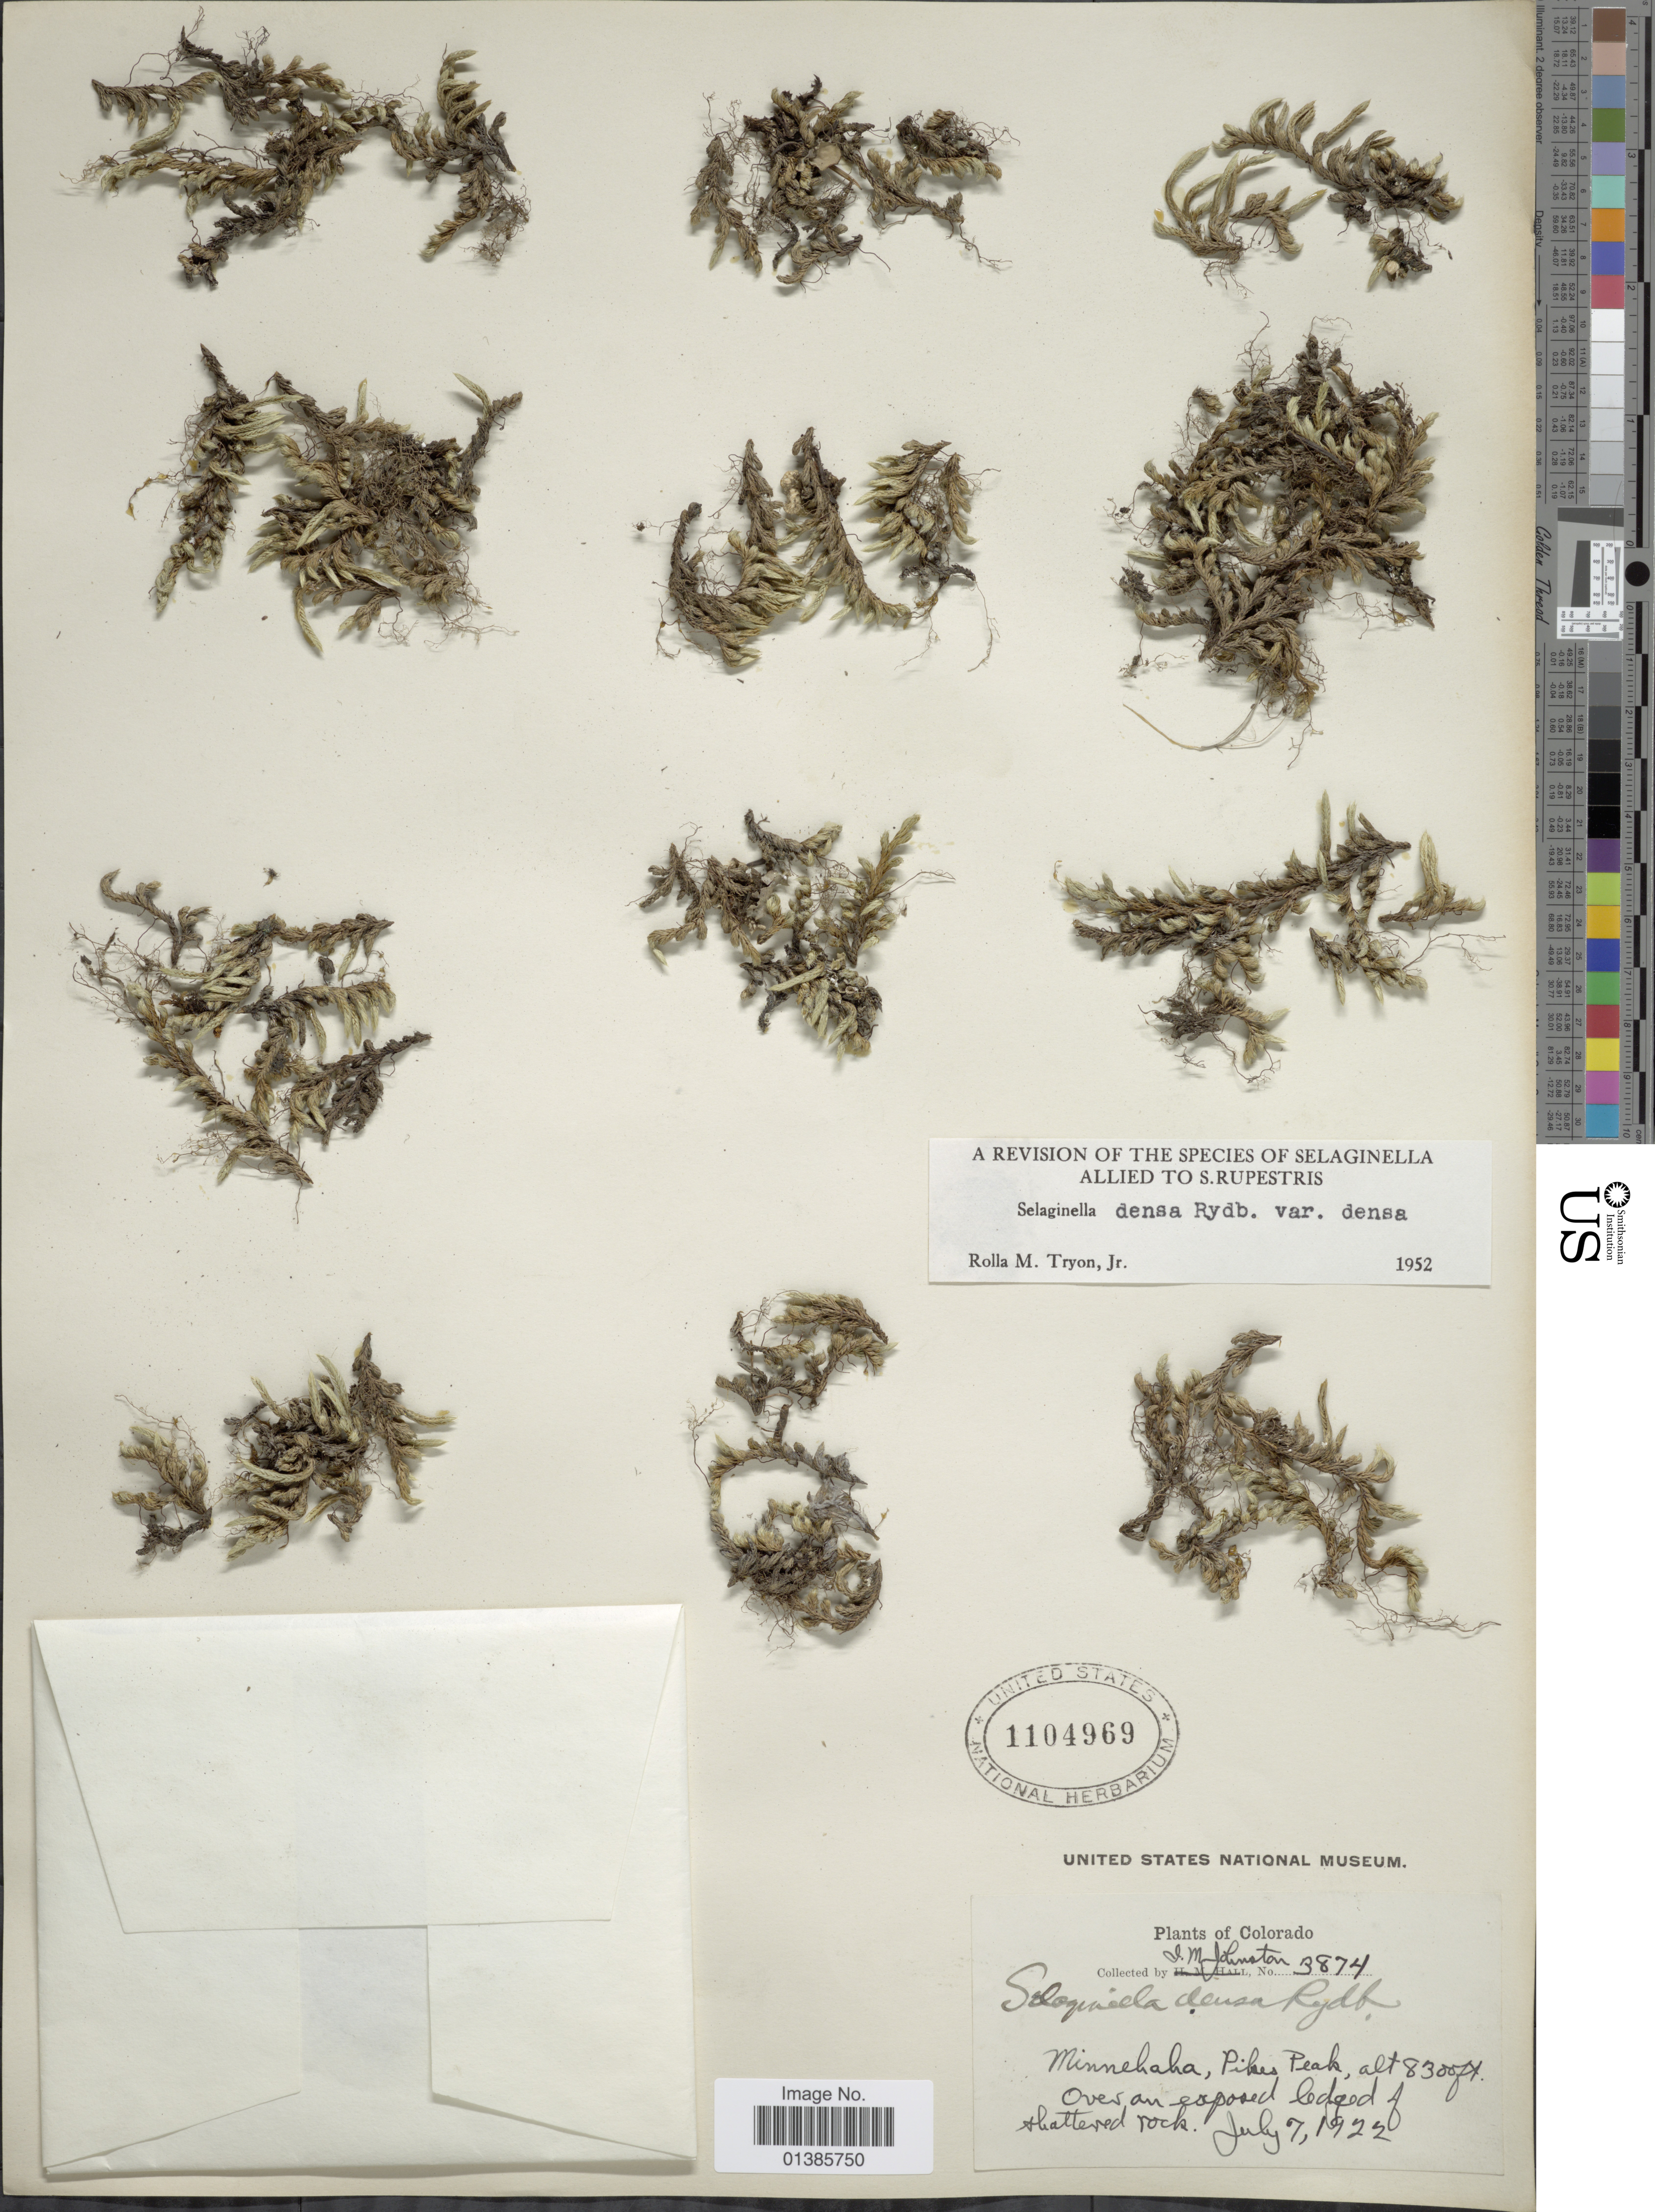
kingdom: Plantae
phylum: Tracheophyta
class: Lycopodiopsida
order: Selaginellales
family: Selaginellaceae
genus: Selaginella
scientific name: Selaginella densa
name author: Rydb.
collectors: I.M. Johnston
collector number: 3874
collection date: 1922-07-07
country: United States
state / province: Colorado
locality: Minnehaha, Pikes Peak.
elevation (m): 2530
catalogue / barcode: US 1104969